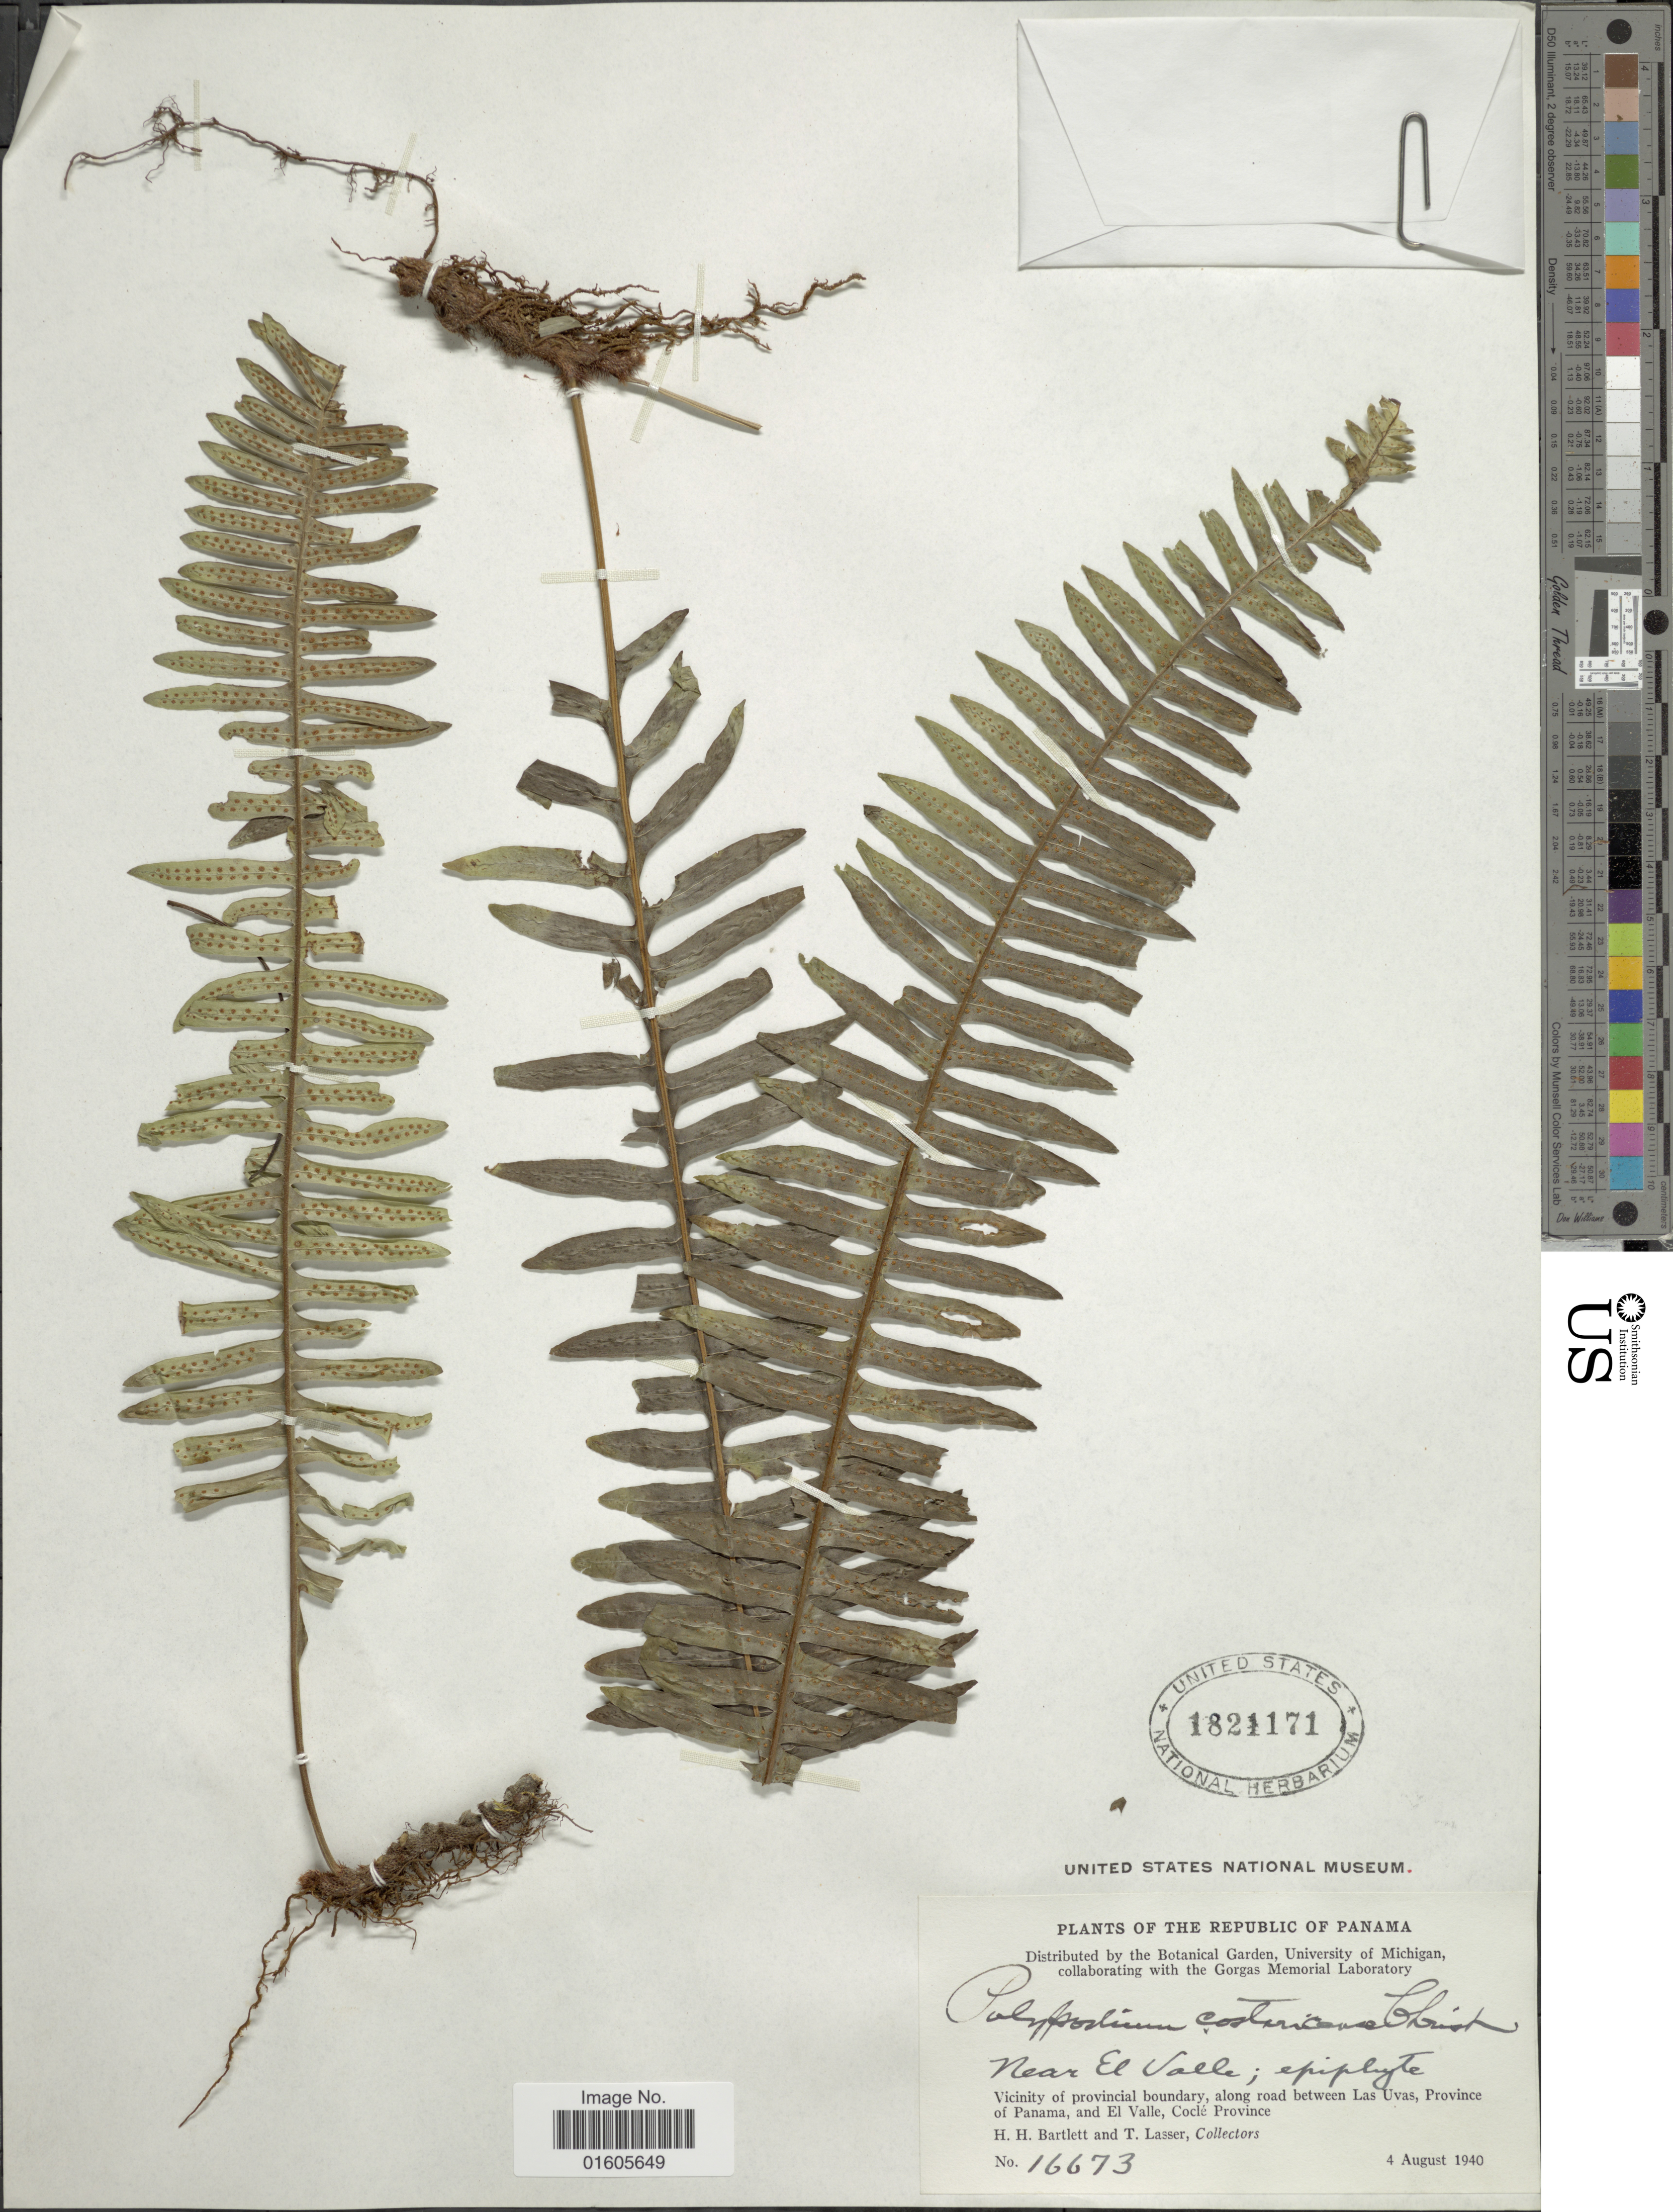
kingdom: Plantae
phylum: Tracheophyta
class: Polypodiopsida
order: Polypodiales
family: Polypodiaceae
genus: Serpocaulon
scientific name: Serpocaulon wagneri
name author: (Mett.) A.R. Sm.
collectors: H. H. Bartlett & T. Lasser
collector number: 16673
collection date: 1940-08-04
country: Panama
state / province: Coclé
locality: Near El Valle, Vicinity of provincial boundary, along road between Las Uvas, Province of Panama, and El Valle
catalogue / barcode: US 1821171